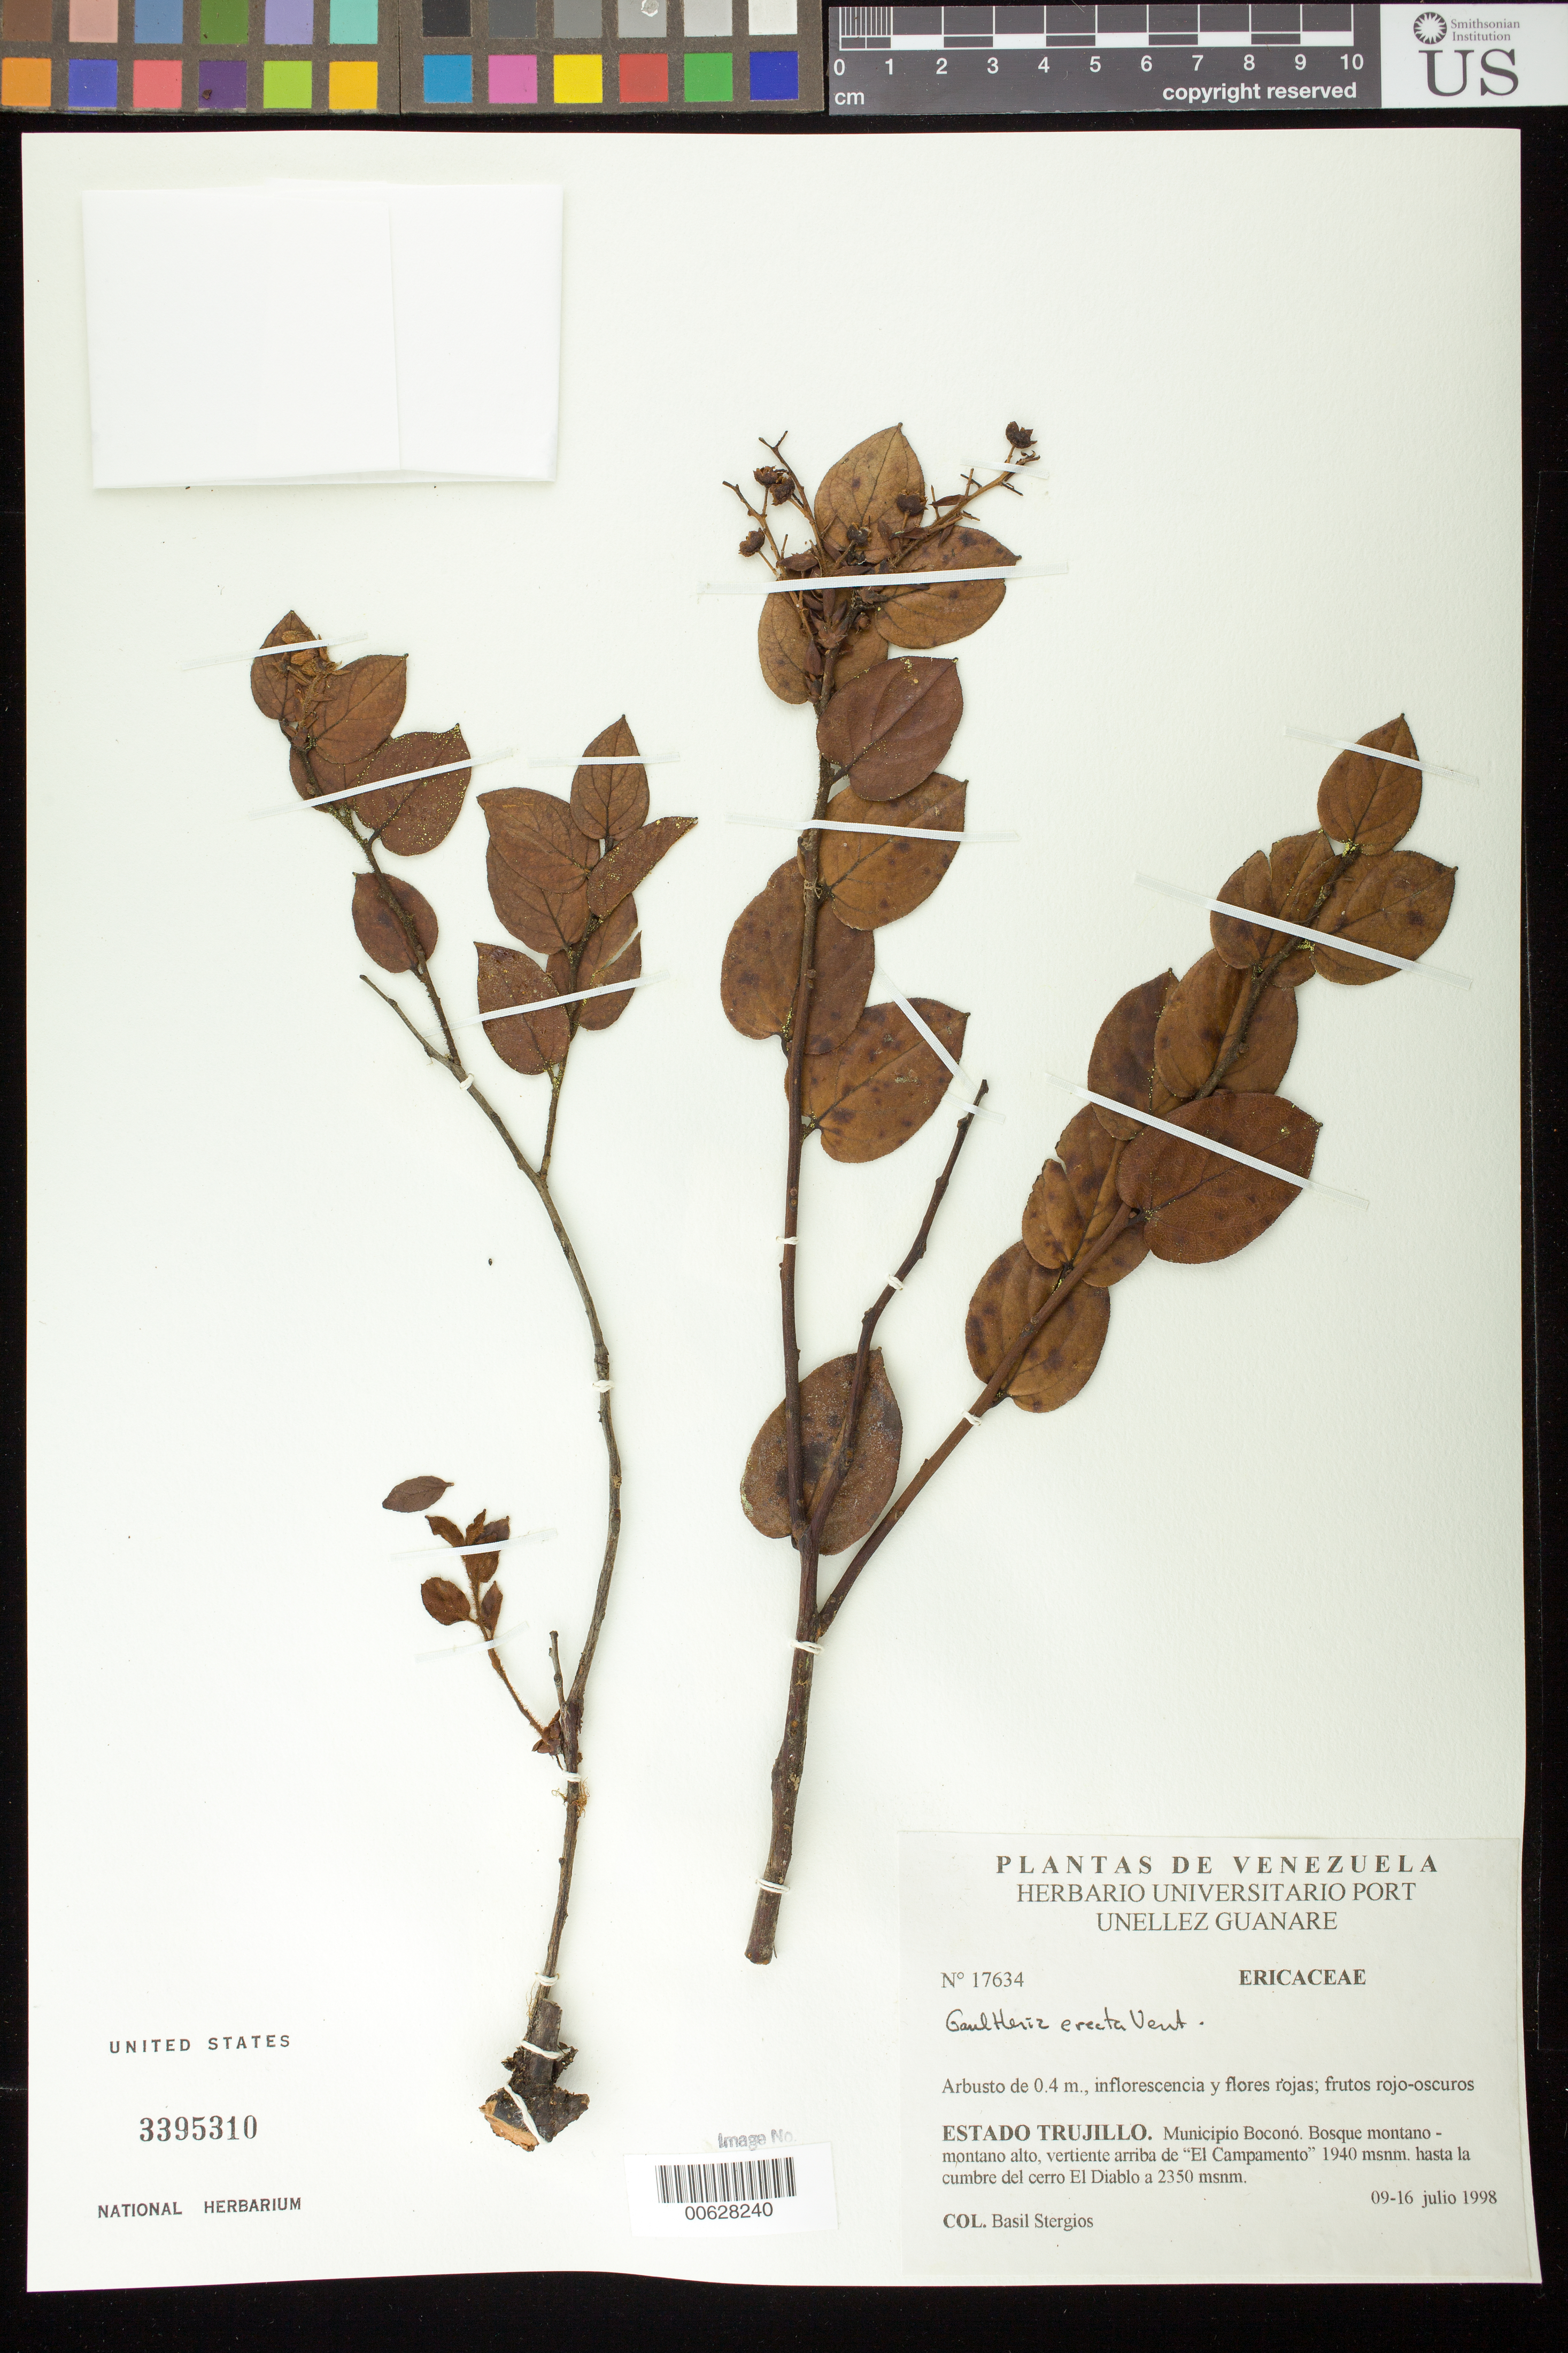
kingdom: Plantae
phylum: Tracheophyta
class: Magnoliopsida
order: Ericales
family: Ericaceae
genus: Gaultheria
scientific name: Gaultheria erecta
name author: Vent.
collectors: B. G. Stergios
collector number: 17634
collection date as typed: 09 Jul 1998 to 16 Jul 1998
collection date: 1998-07-09/1998-07-16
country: Venezuela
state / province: Trujillo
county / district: Boconó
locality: Vertiente arriba de El Campamento 1940 m hasta la cumbre del cerro El Diablo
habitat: Bosque montano - montano alto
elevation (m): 1940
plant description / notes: PORT, US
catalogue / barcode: US 3395310